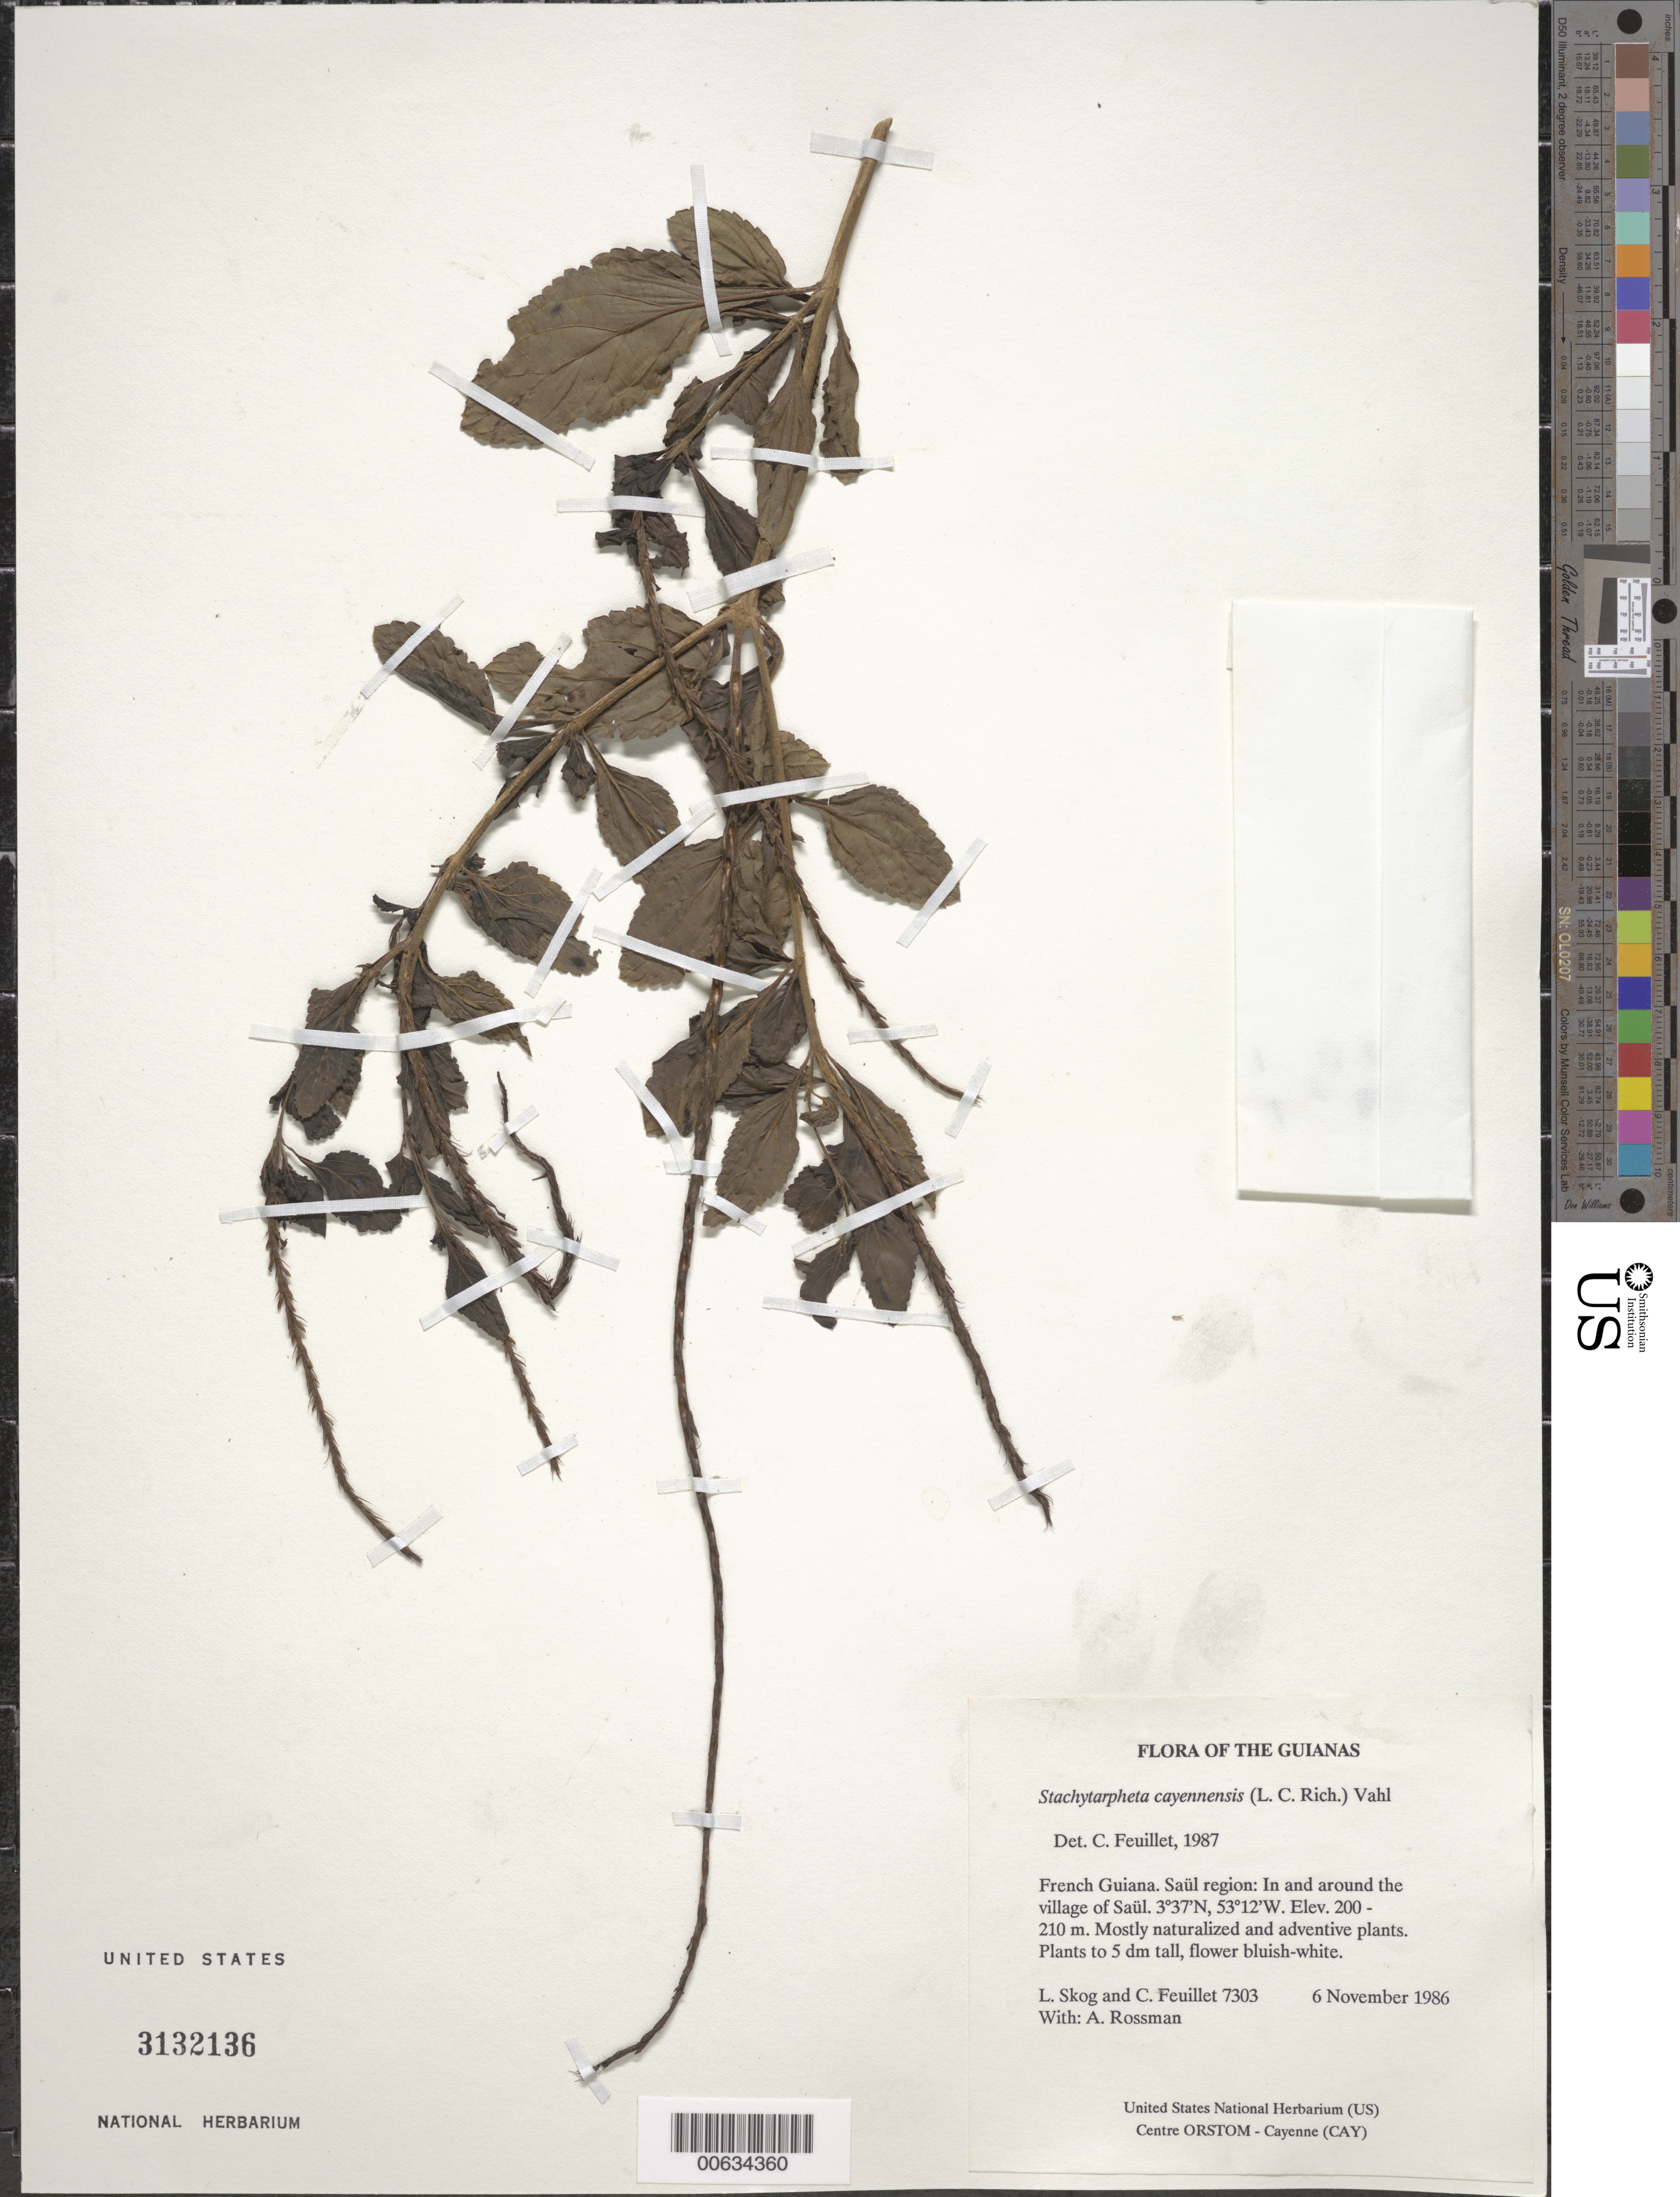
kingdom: Plantae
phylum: Tracheophyta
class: Magnoliopsida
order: Lamiales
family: Verbenaceae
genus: Stachytarpheta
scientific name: Stachytarpheta cayennensis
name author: (Rich.) Vahl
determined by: Feuillet, C.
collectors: L. E. Skog, C. Feuillet & A. Rossman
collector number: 7303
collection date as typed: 6 November 1986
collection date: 1986-11-06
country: French Guiana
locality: Saül. In and around the village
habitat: Mostly naturalized and adventive plants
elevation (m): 200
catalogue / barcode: US 3132136